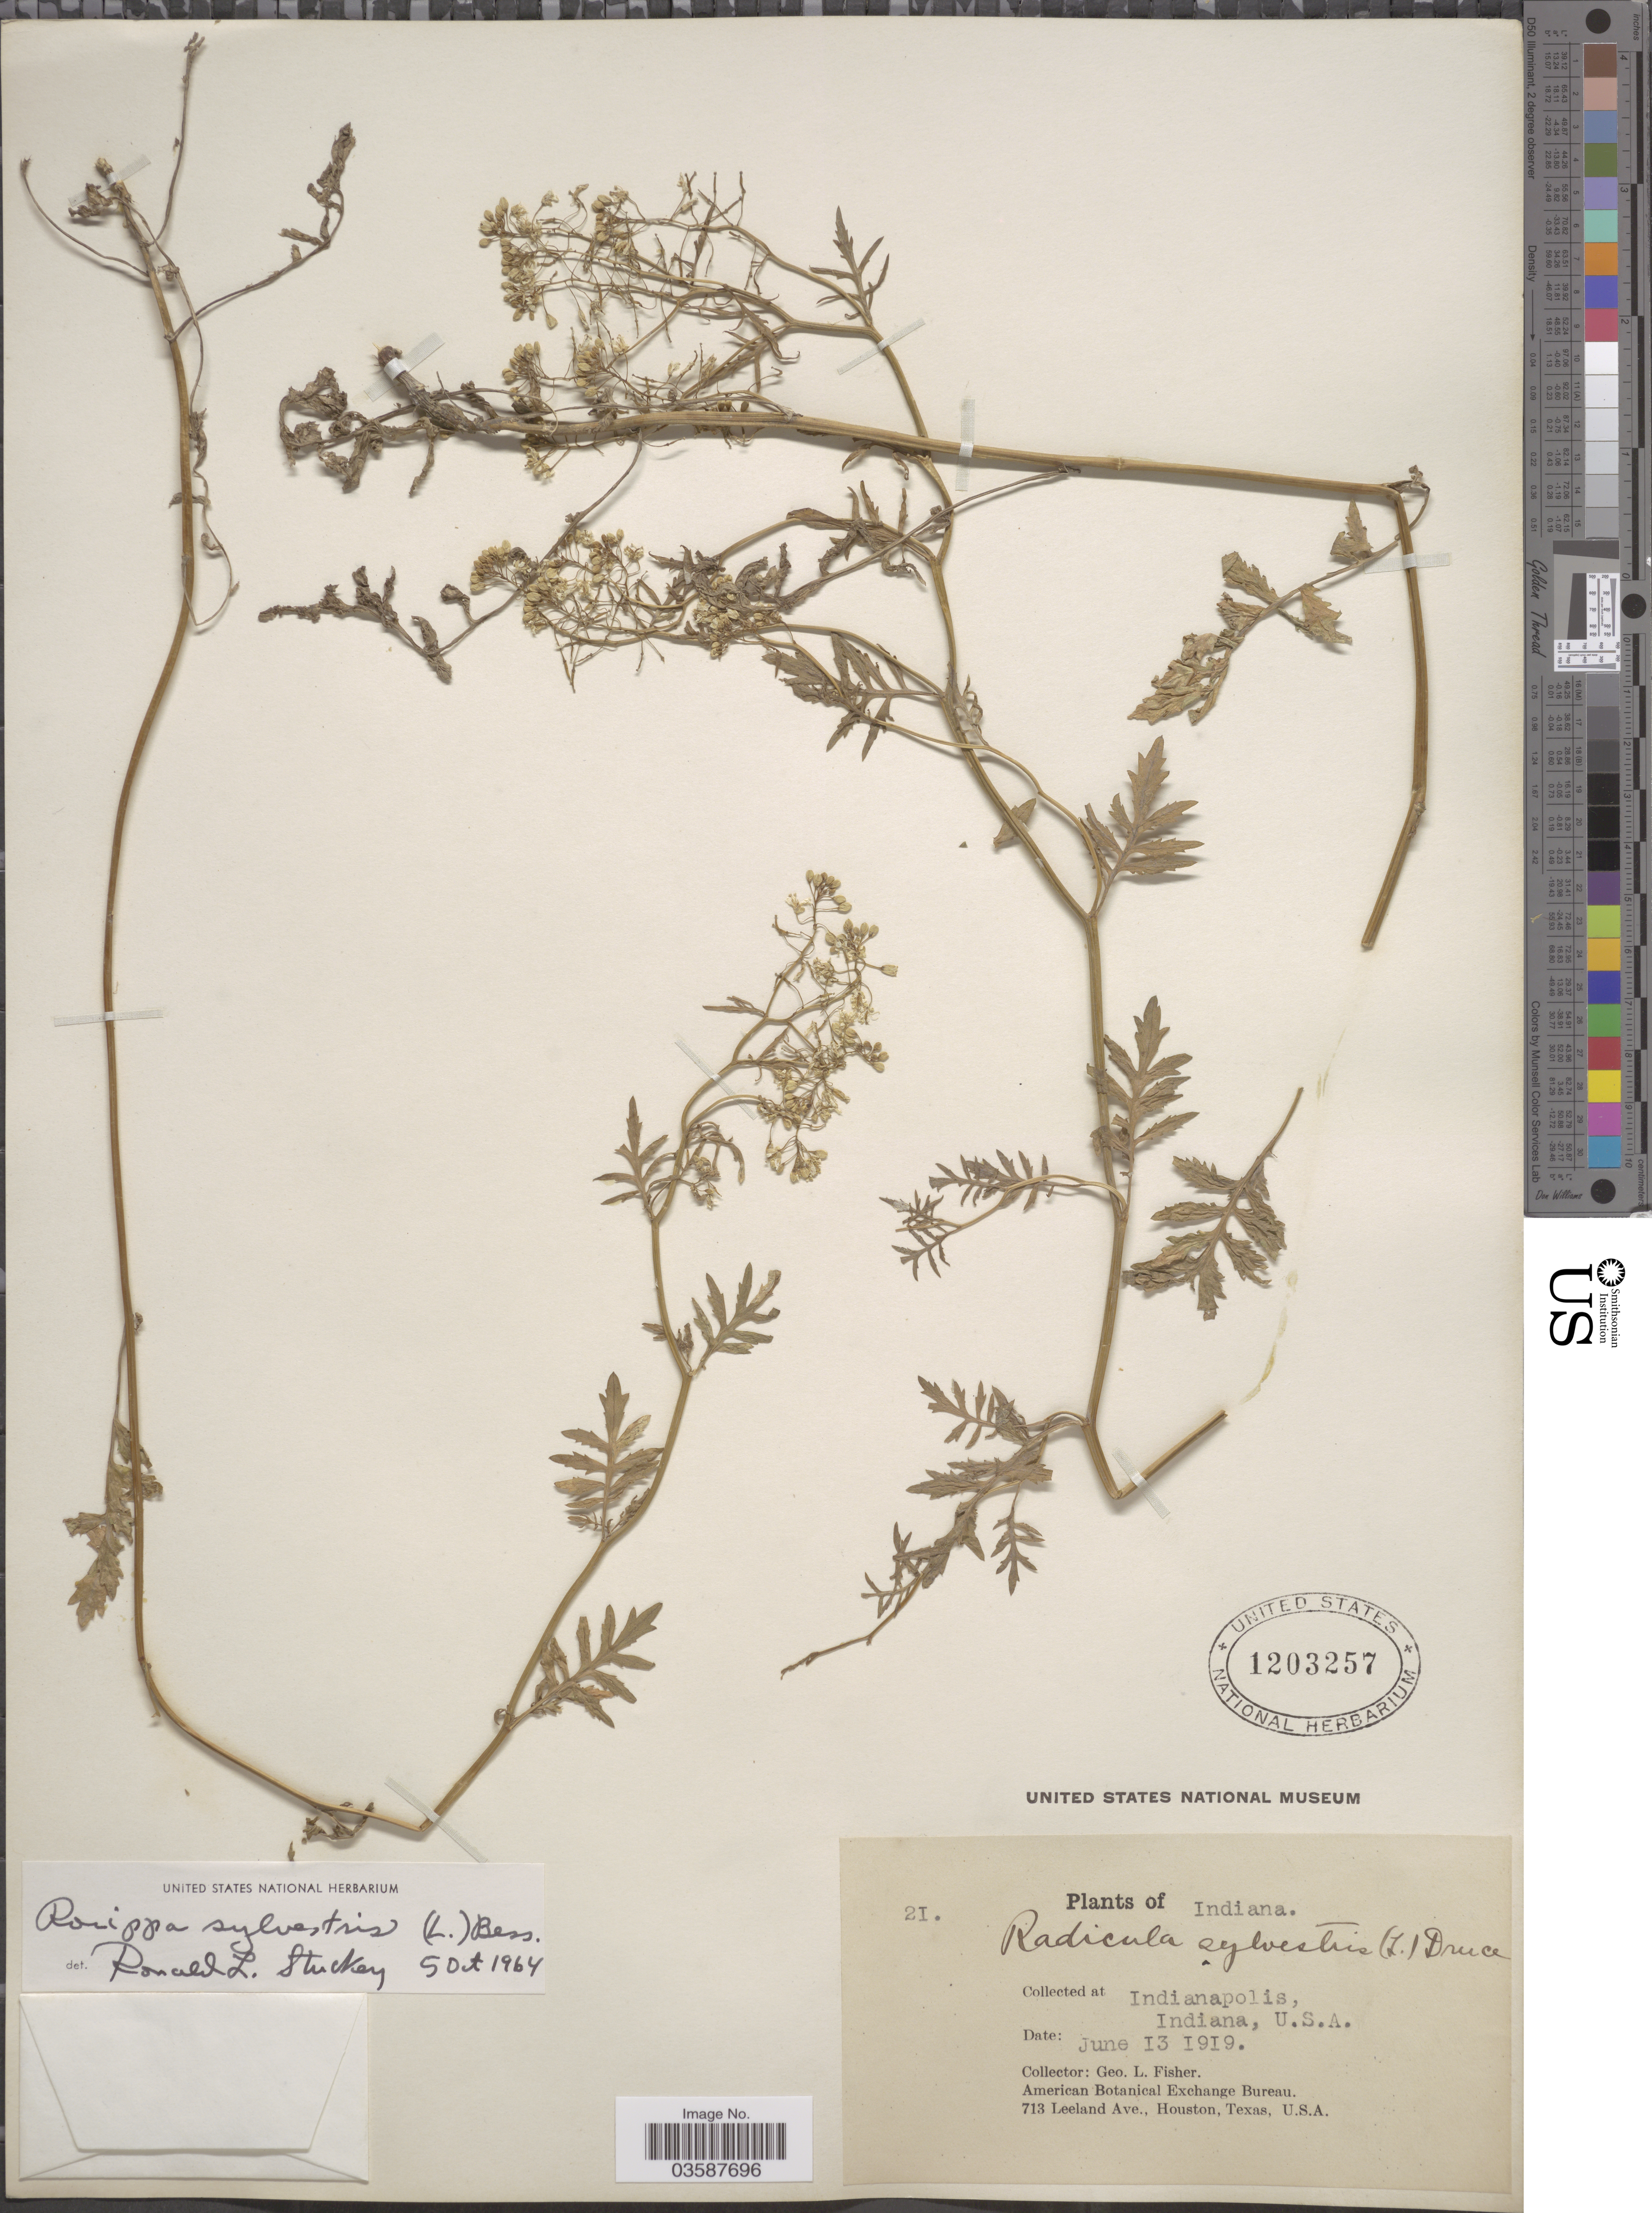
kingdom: Plantae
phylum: Tracheophyta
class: Magnoliopsida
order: Brassicales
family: Brassicaceae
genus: Rorippa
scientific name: Rorippa sylvestris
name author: (L.) Besser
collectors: G. L. Fisher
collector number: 21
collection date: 1919-06-13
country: United States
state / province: Indiana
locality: Indianapolis.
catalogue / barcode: US 1203257